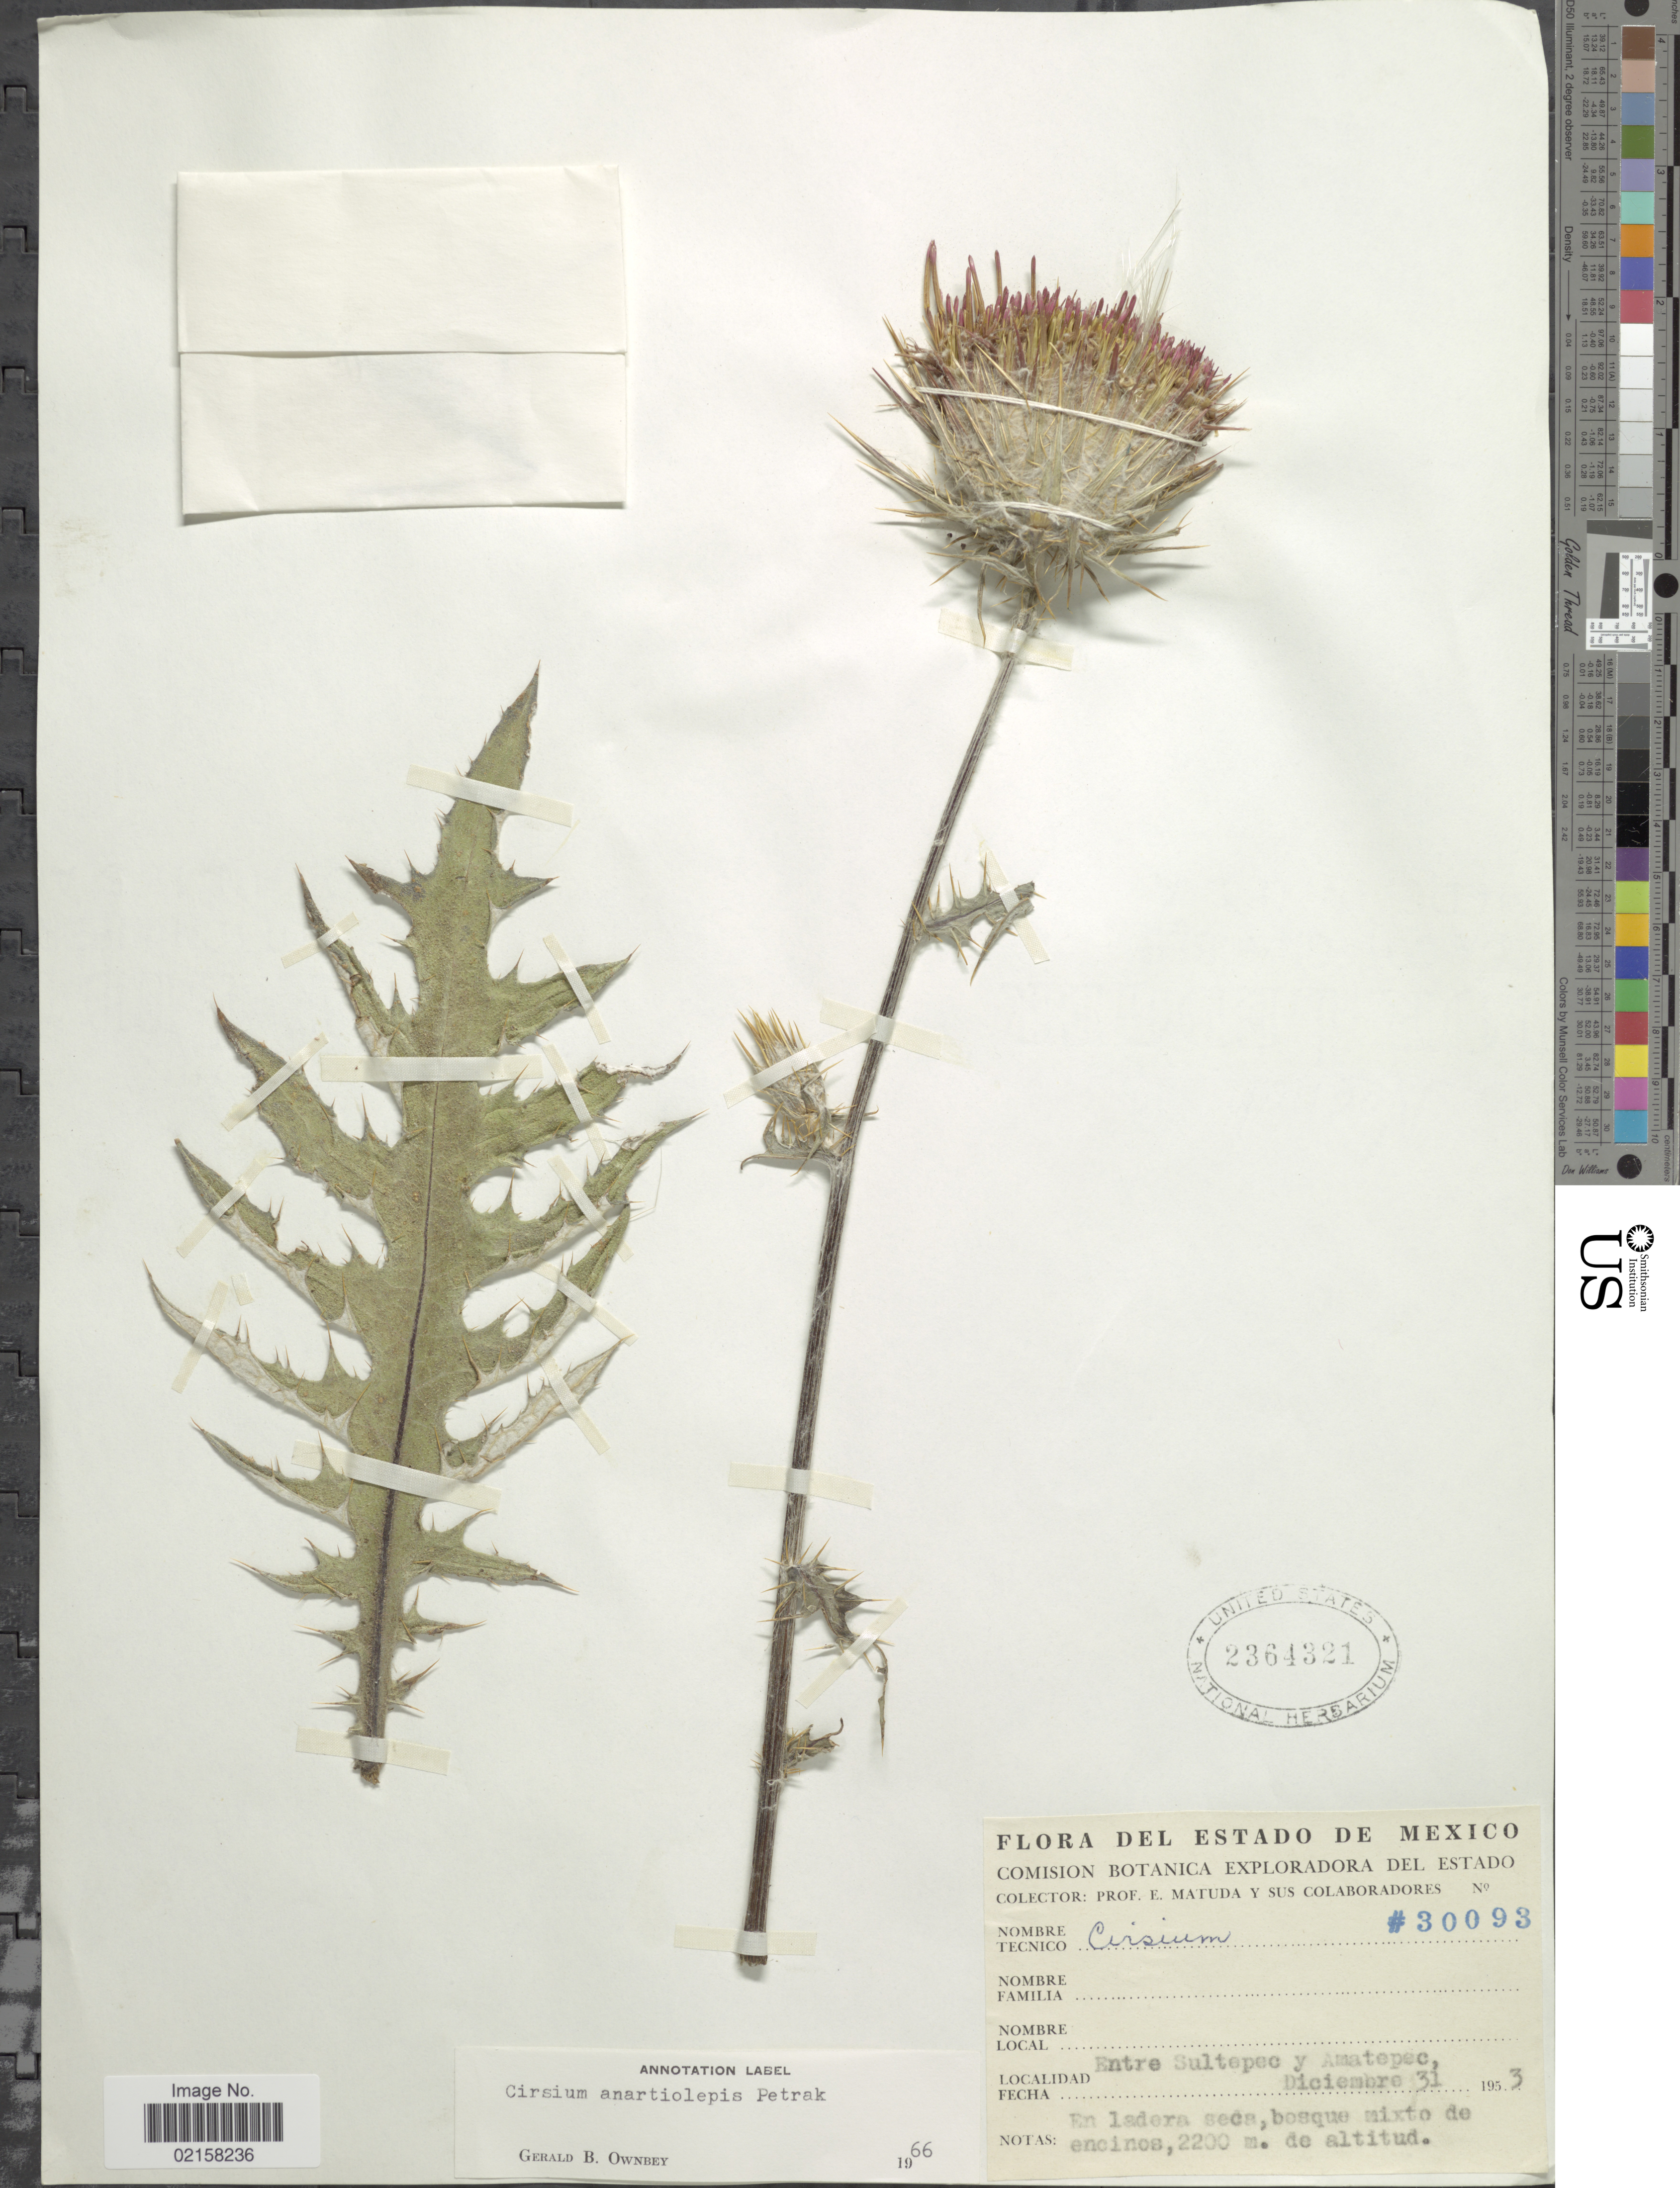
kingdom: Plantae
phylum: Tracheophyta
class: Magnoliopsida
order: Asterales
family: Asteraceae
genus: Cirsium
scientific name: Cirsium anartiolepis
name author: Petr.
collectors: E. Matuda & et al.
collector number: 30093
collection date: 1953-12-31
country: Mexico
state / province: México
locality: Entre Sultepec y Amatepec.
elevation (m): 2200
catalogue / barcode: US 2364321